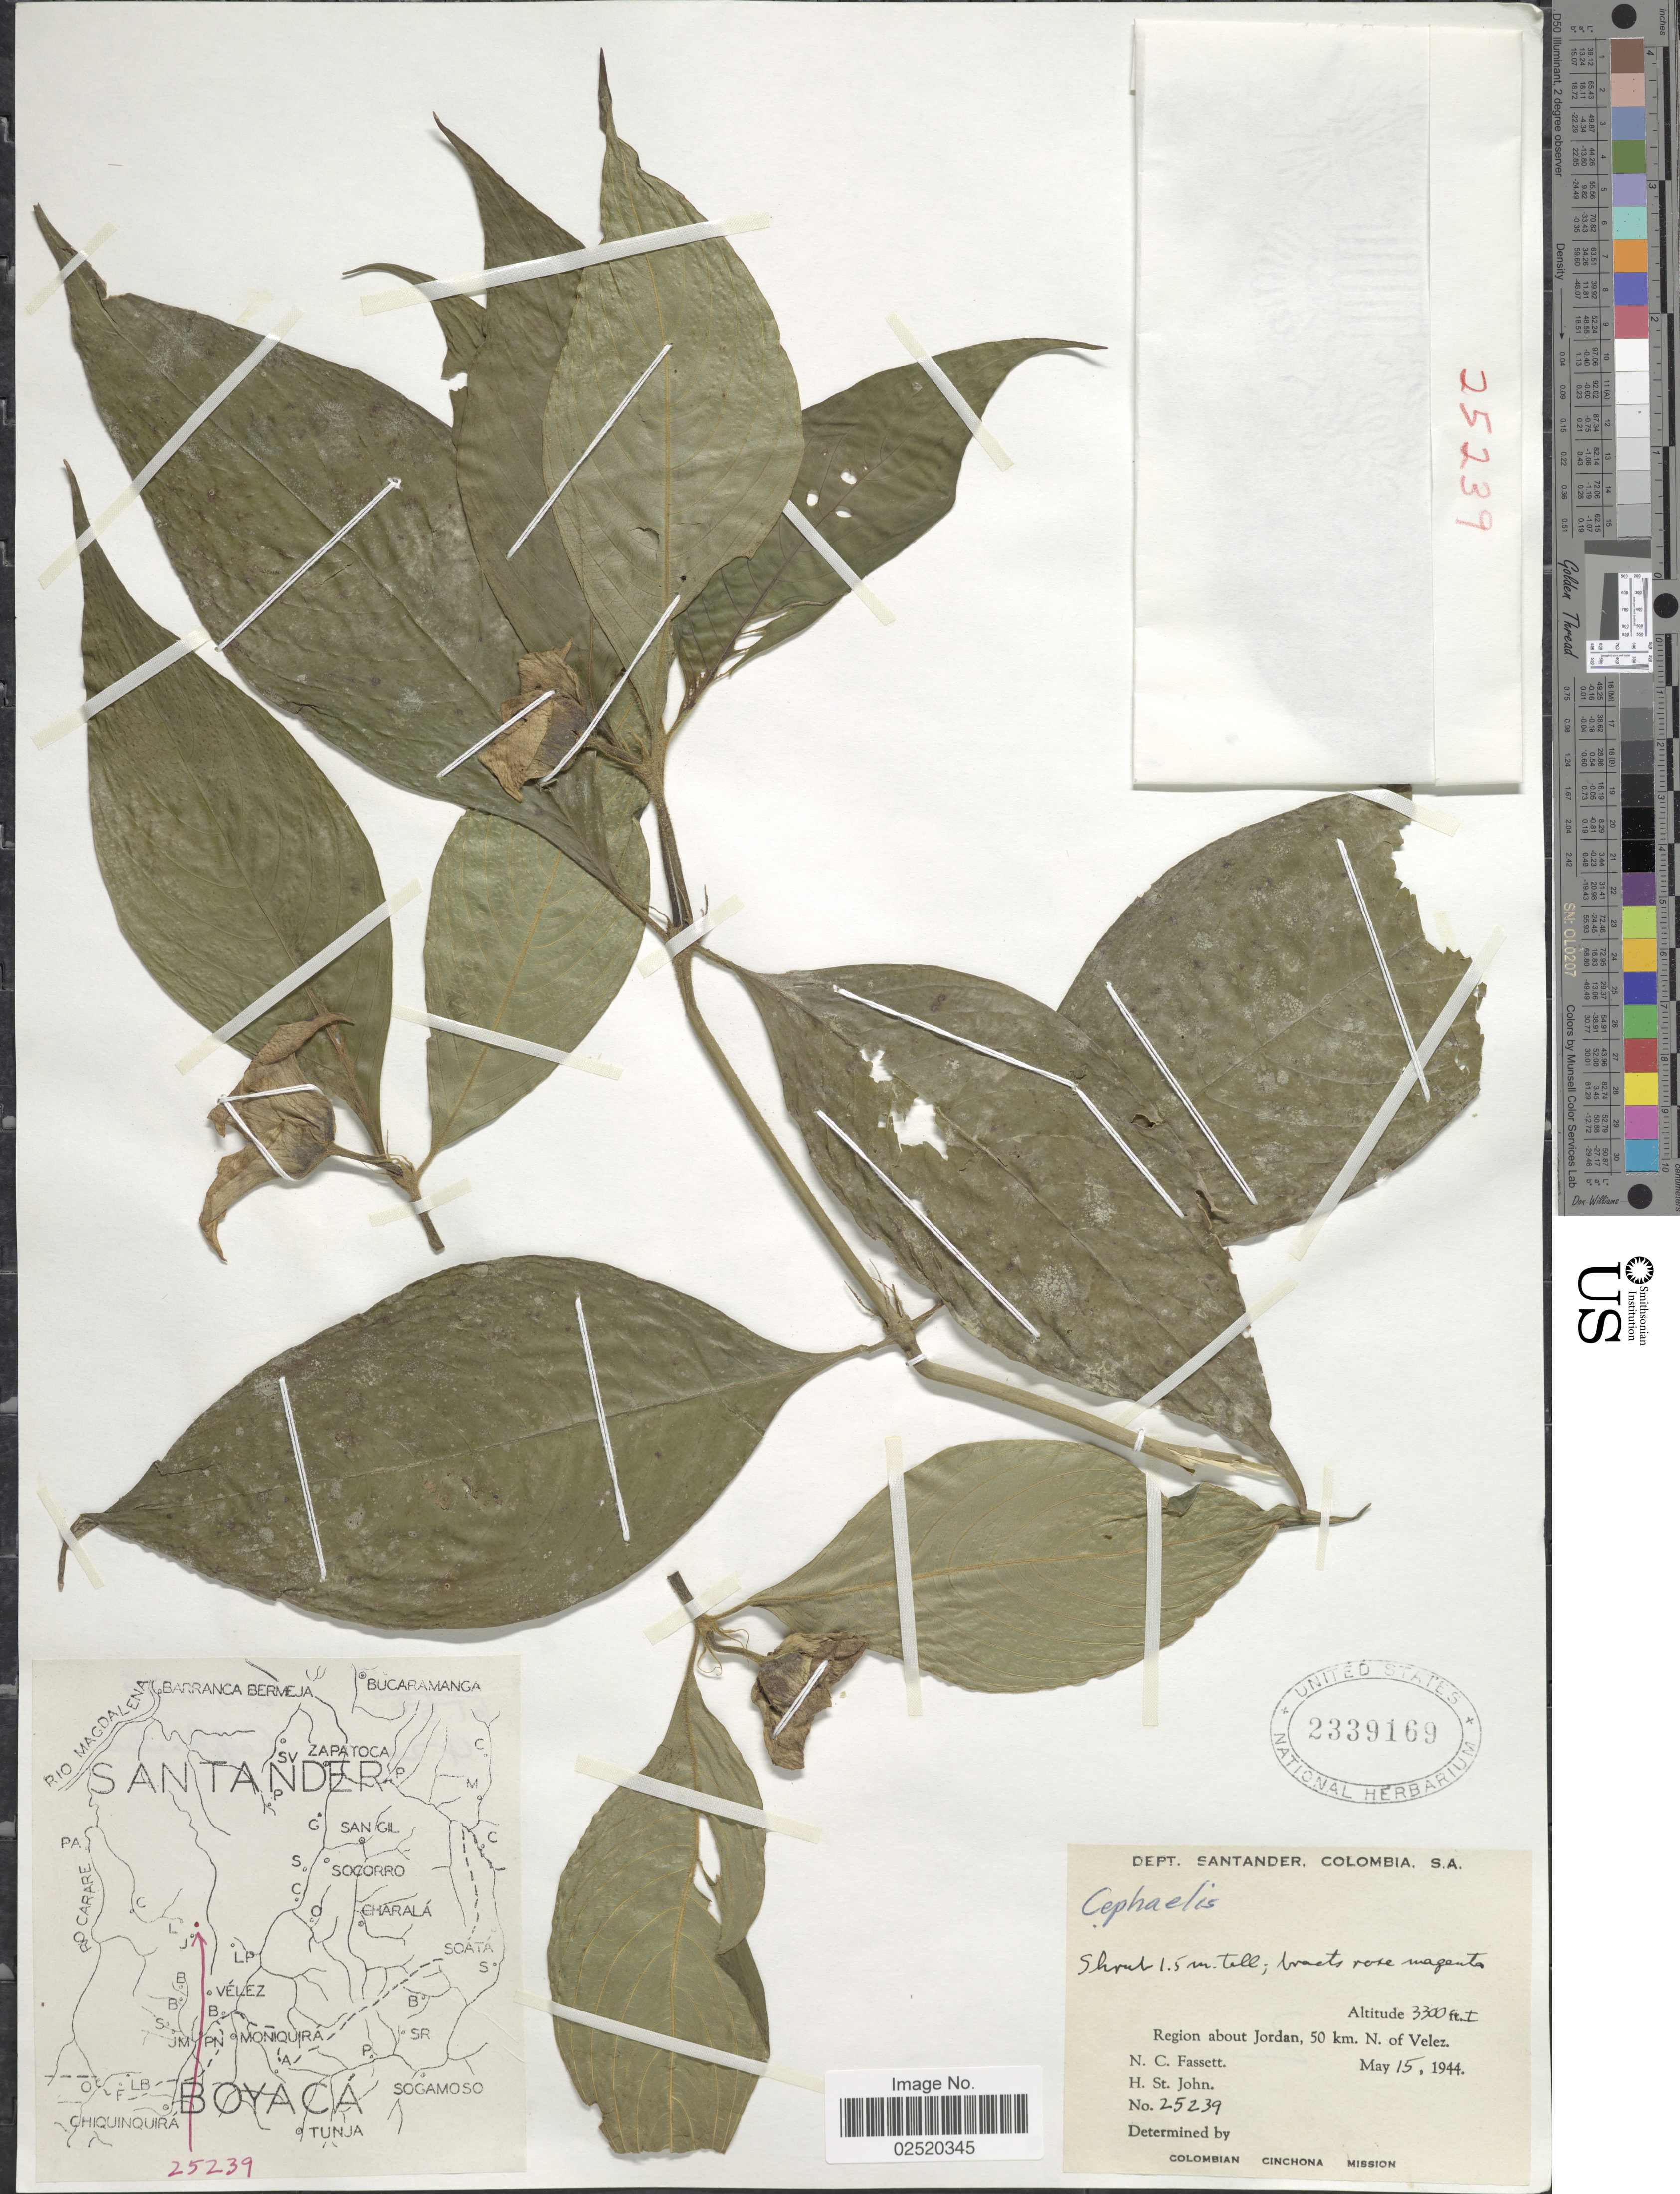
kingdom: Plantae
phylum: Tracheophyta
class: Magnoliopsida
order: Gentianales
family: Rubiaceae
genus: Psychotria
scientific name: Psychotria rosea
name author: (Benth.) Müll. Arg.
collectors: N. C. Fassett & H. St. John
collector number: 25239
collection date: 1944-05-15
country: Colombia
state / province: Santander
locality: Dept. Santander, Colombia, Region about Jordan, 50 km. N. of Velez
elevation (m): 1006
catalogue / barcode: US 2339169